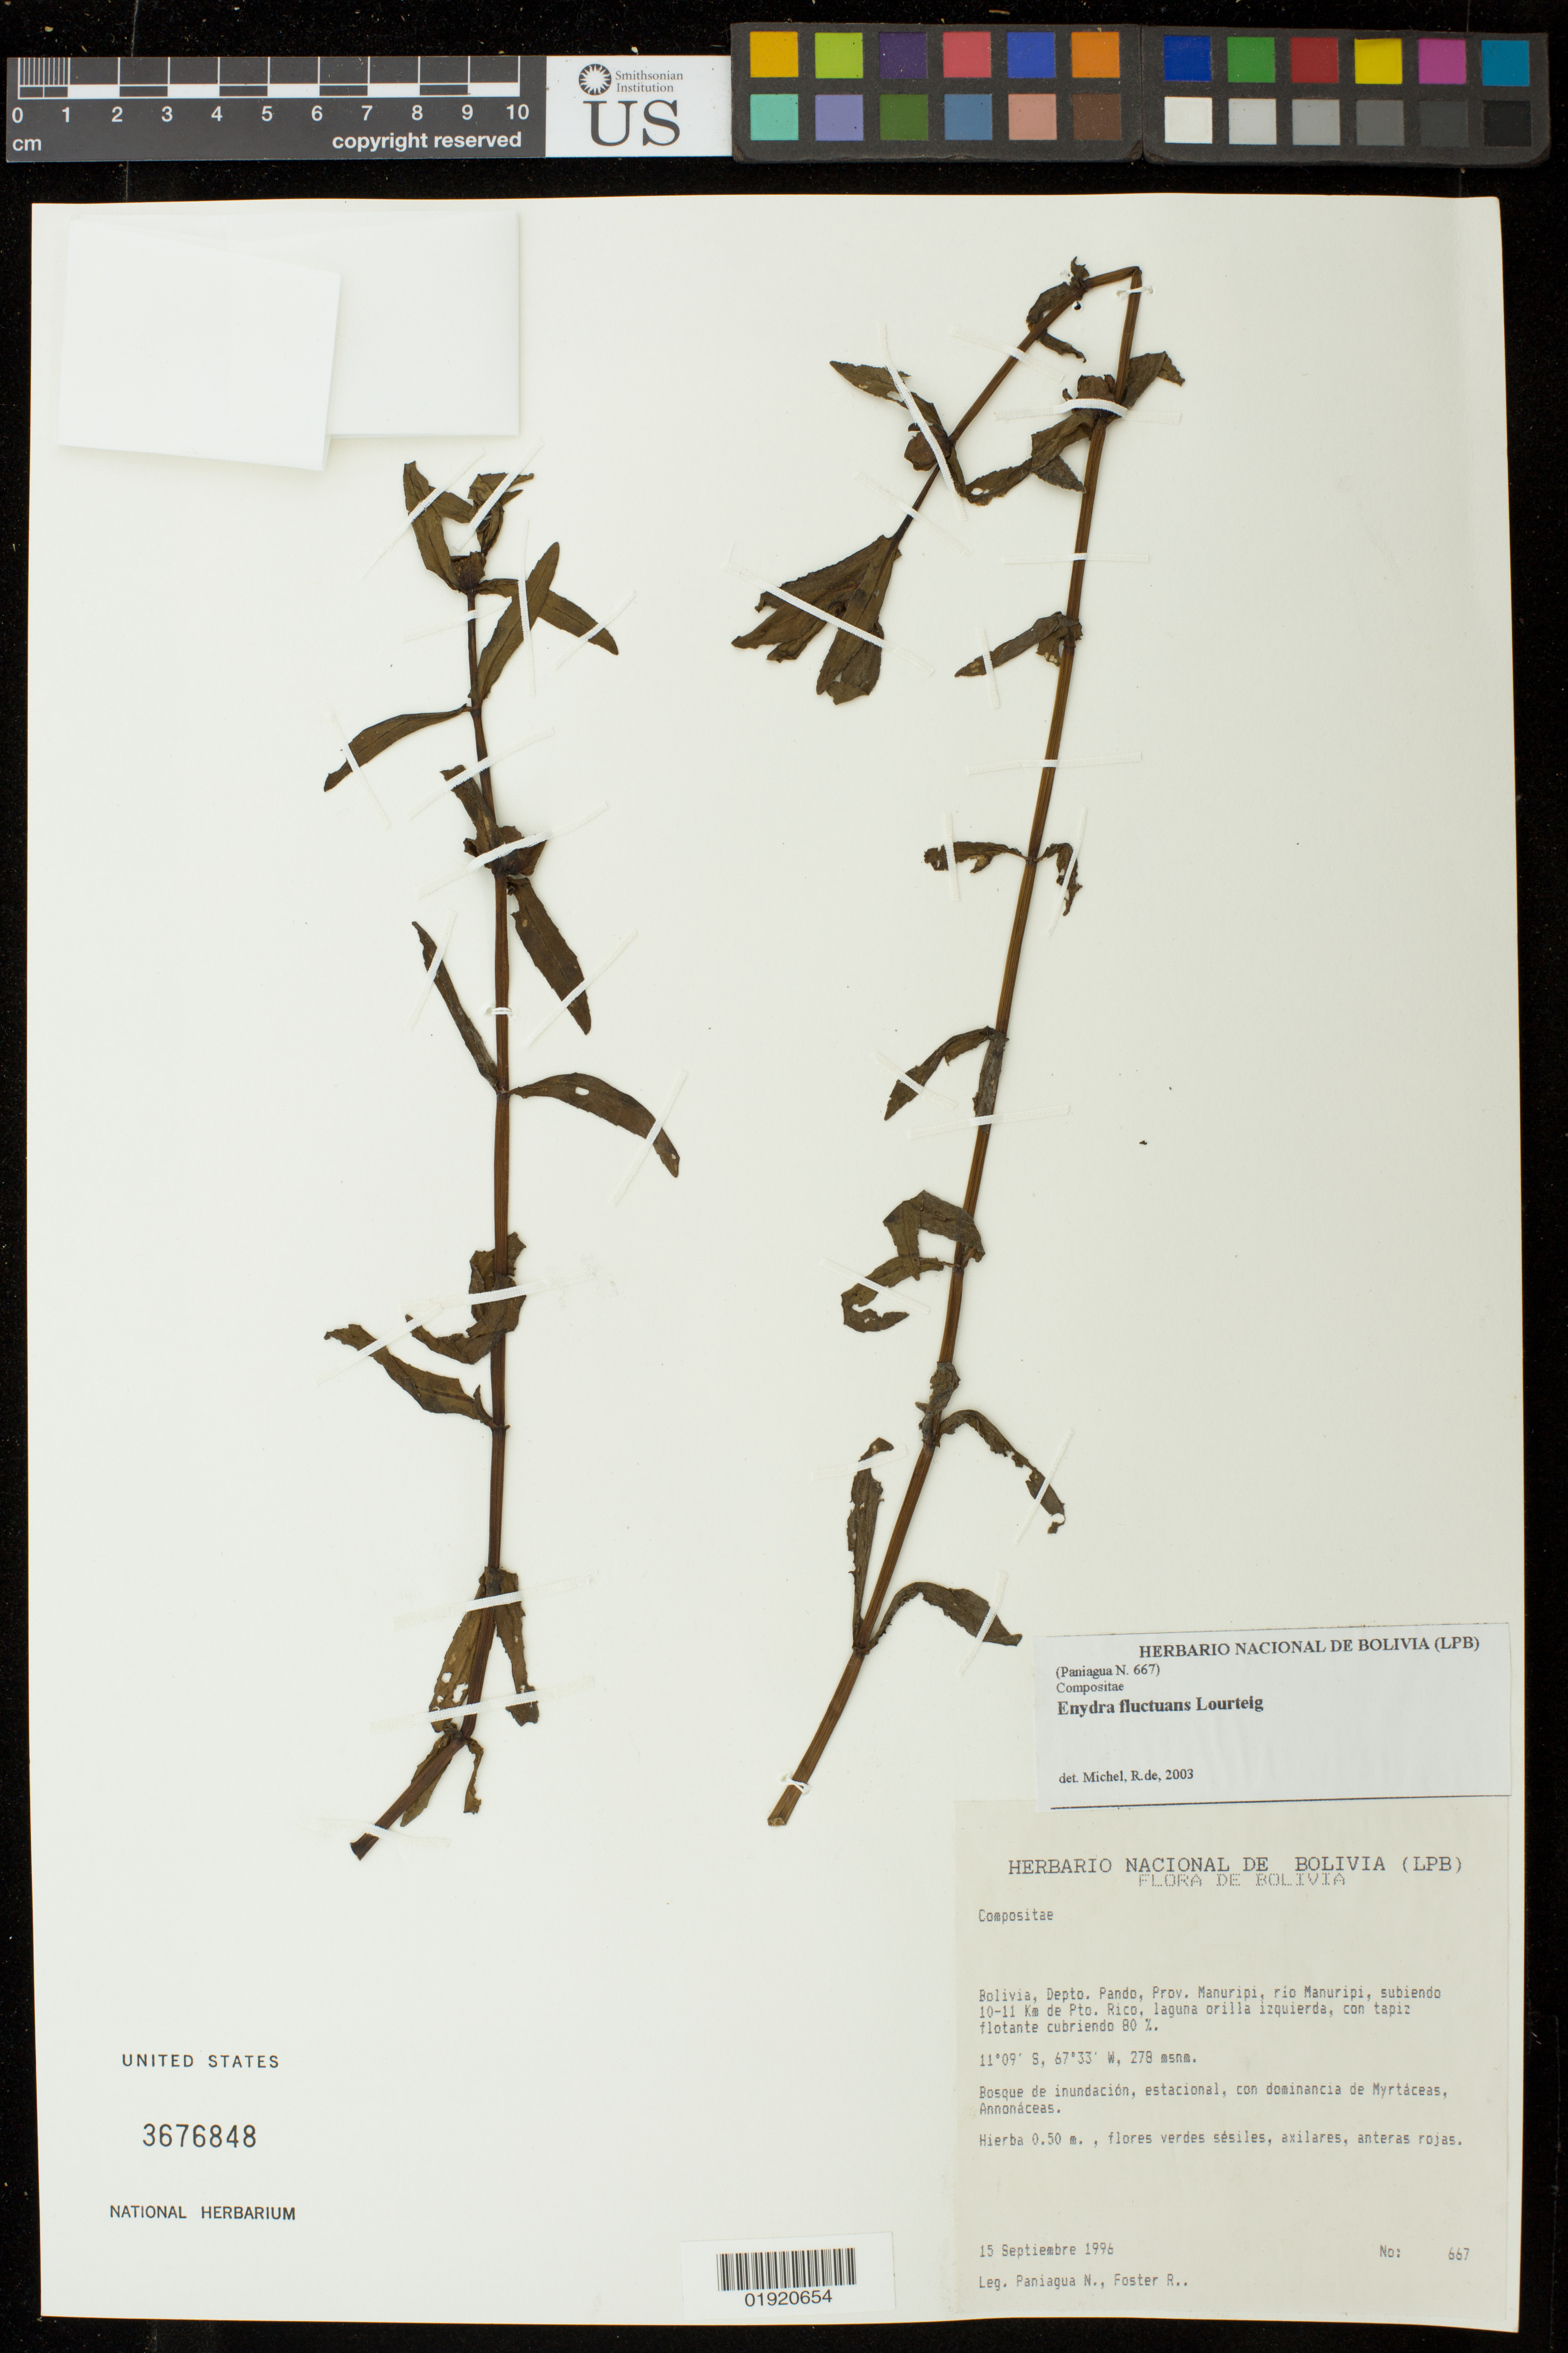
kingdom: Plantae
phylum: Tracheophyta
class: Magnoliopsida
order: Asterales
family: Asteraceae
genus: Enydra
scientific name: Enydra fluctuans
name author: Lour.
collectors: N. Paniagua & R. Foster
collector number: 667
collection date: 1996-09-15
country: Bolivia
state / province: Pando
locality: Bolivia. Depto. Pando, Prov. Manuripi, rio Manuripi, subiendo 10-11 km de Pto. Rico.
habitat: Laguna orilla izquierda, con tapiz flotante cubriendo 80%. Bosque de inundacion, estacional, con dominicia de Myrtaceas, Annonaceas.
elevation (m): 278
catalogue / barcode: US 3676848